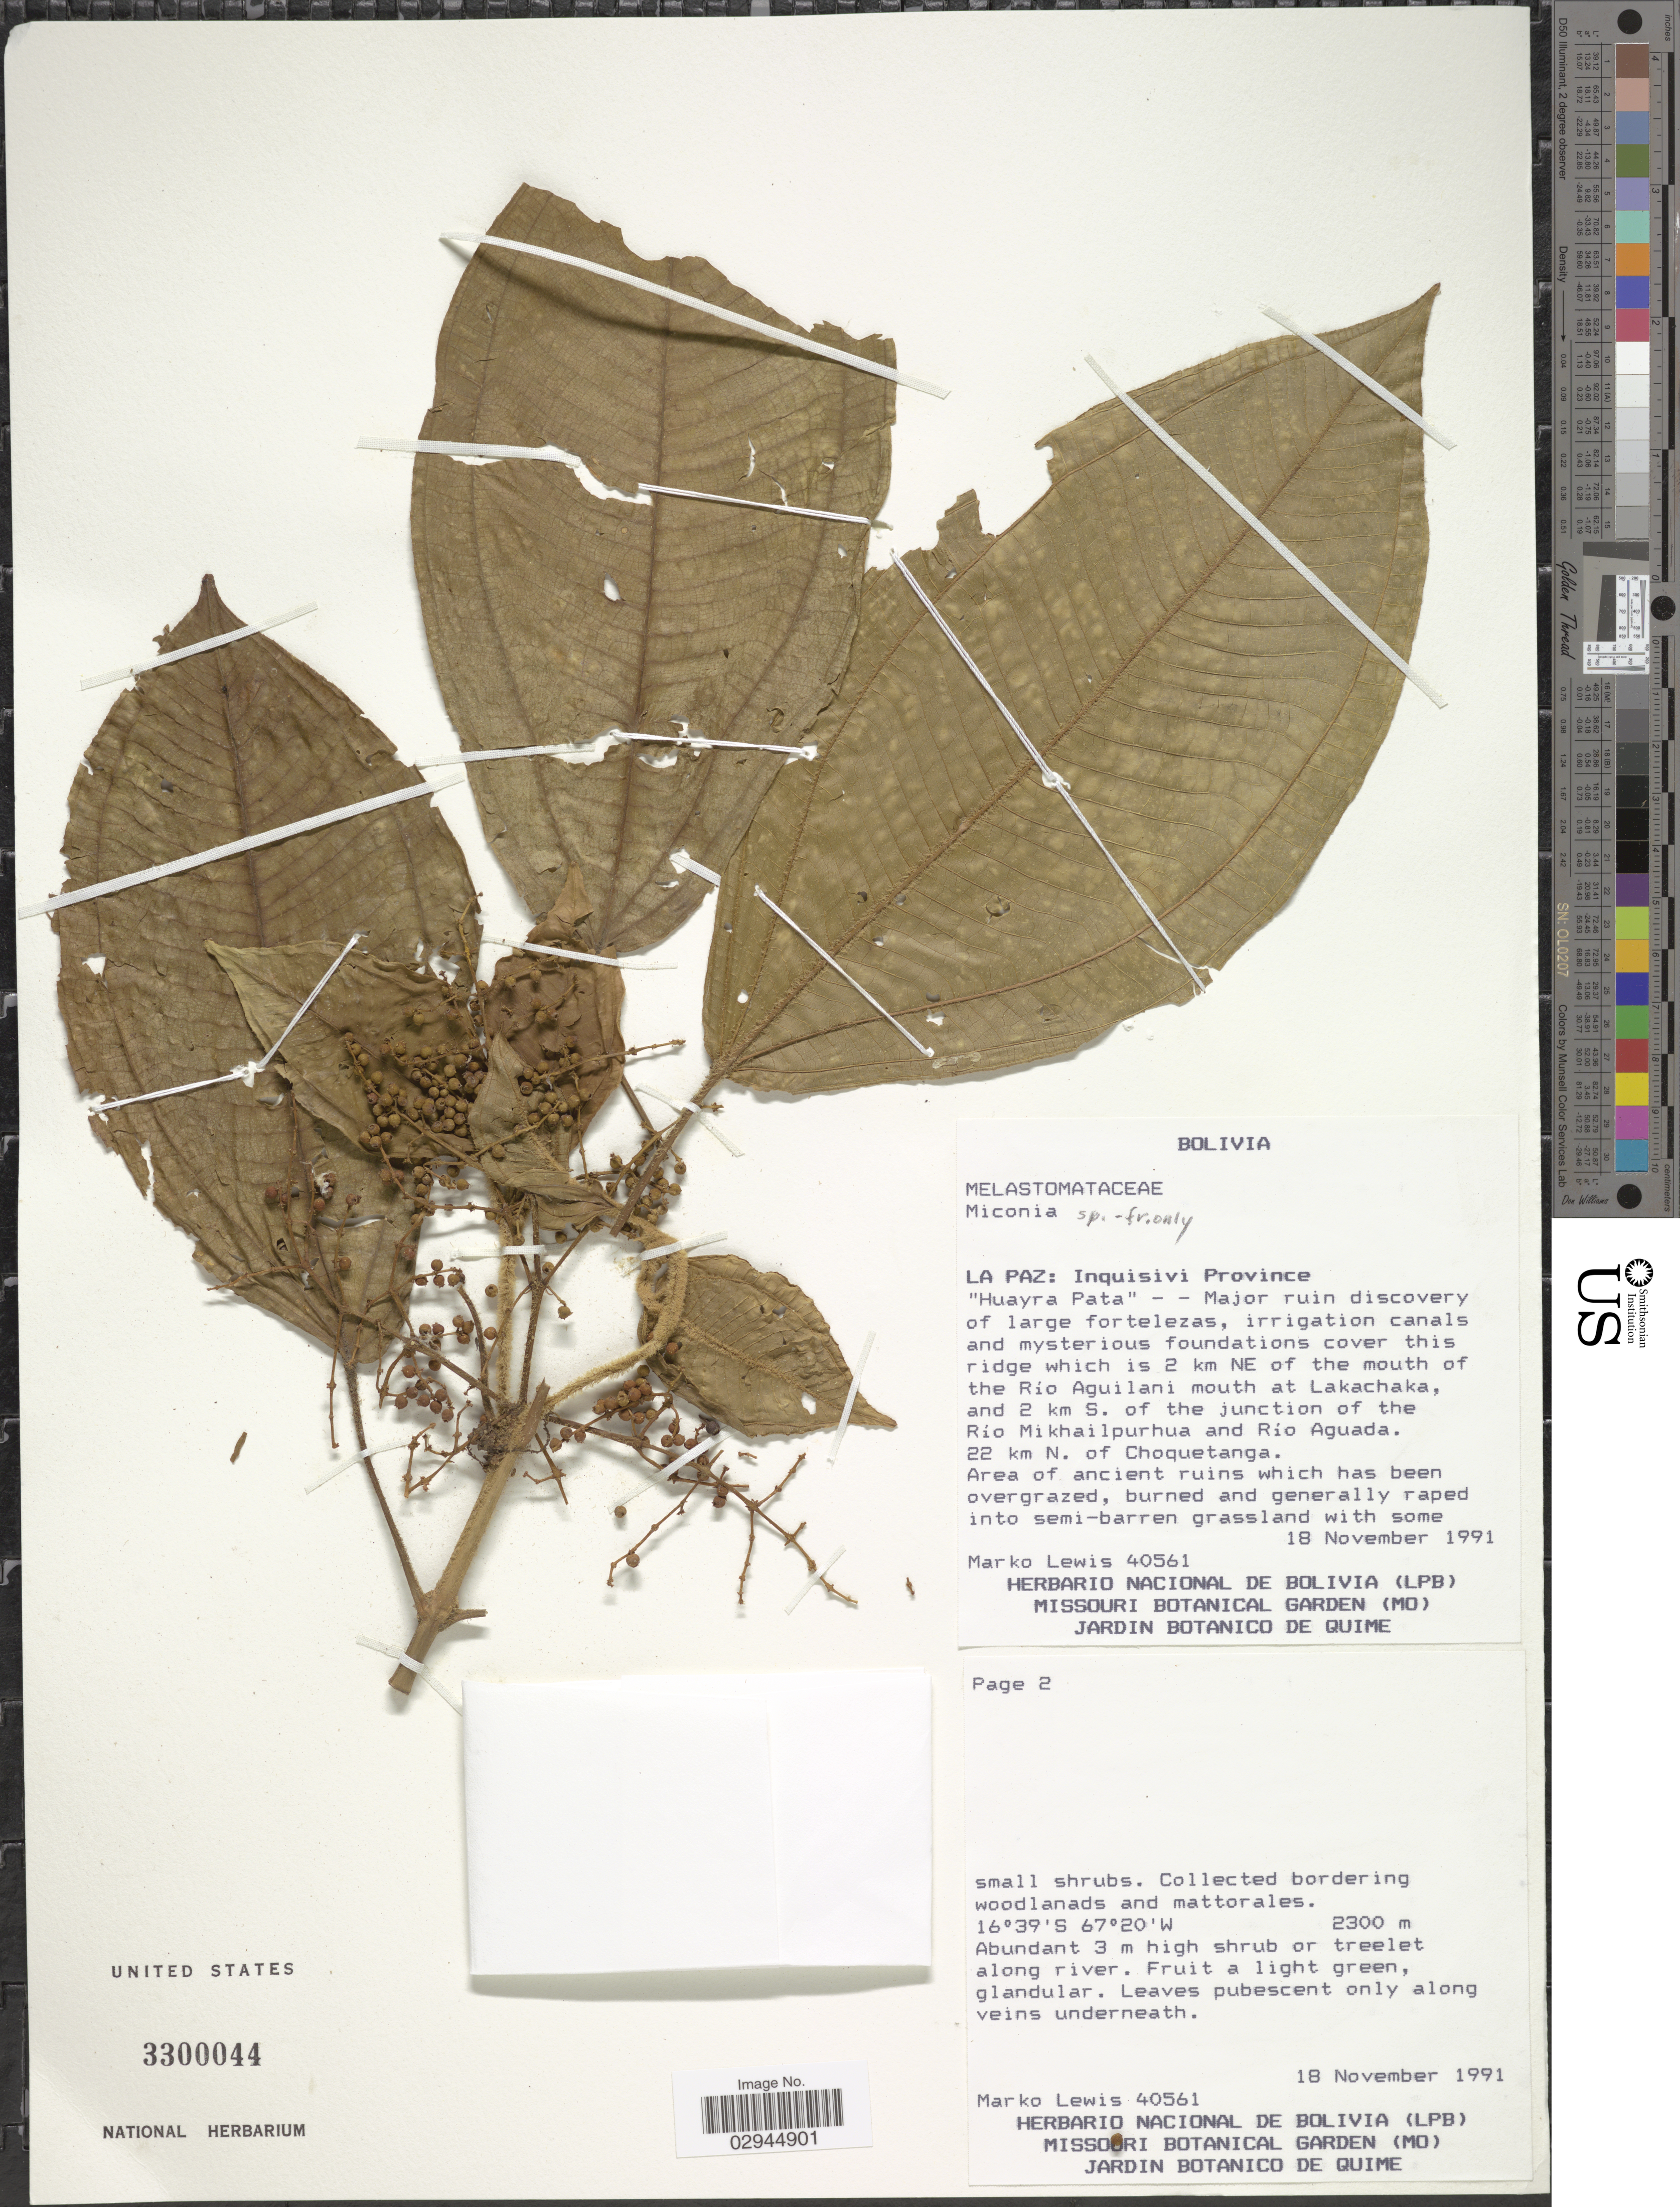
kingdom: Plantae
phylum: Tracheophyta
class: Magnoliopsida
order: Myrtales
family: Melastomataceae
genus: Miconia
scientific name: Miconia sp.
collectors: M. A. Lewis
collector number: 40561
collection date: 1991-11-18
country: Bolivia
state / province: La Paz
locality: Inquisivi Province. "Huayra Pata" - - Major ruin discovery of large fortelezas, irrigation canals and mysterious foundations cover this ridge which is 2 km NE of the mouth of the Río Aguilani mouth at Lakachaka, and 2 km S. of the junction of the Río Mikhailpurhua and Río Aguada. 22 km N. of Choquetanga.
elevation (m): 2300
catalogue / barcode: US 3300044